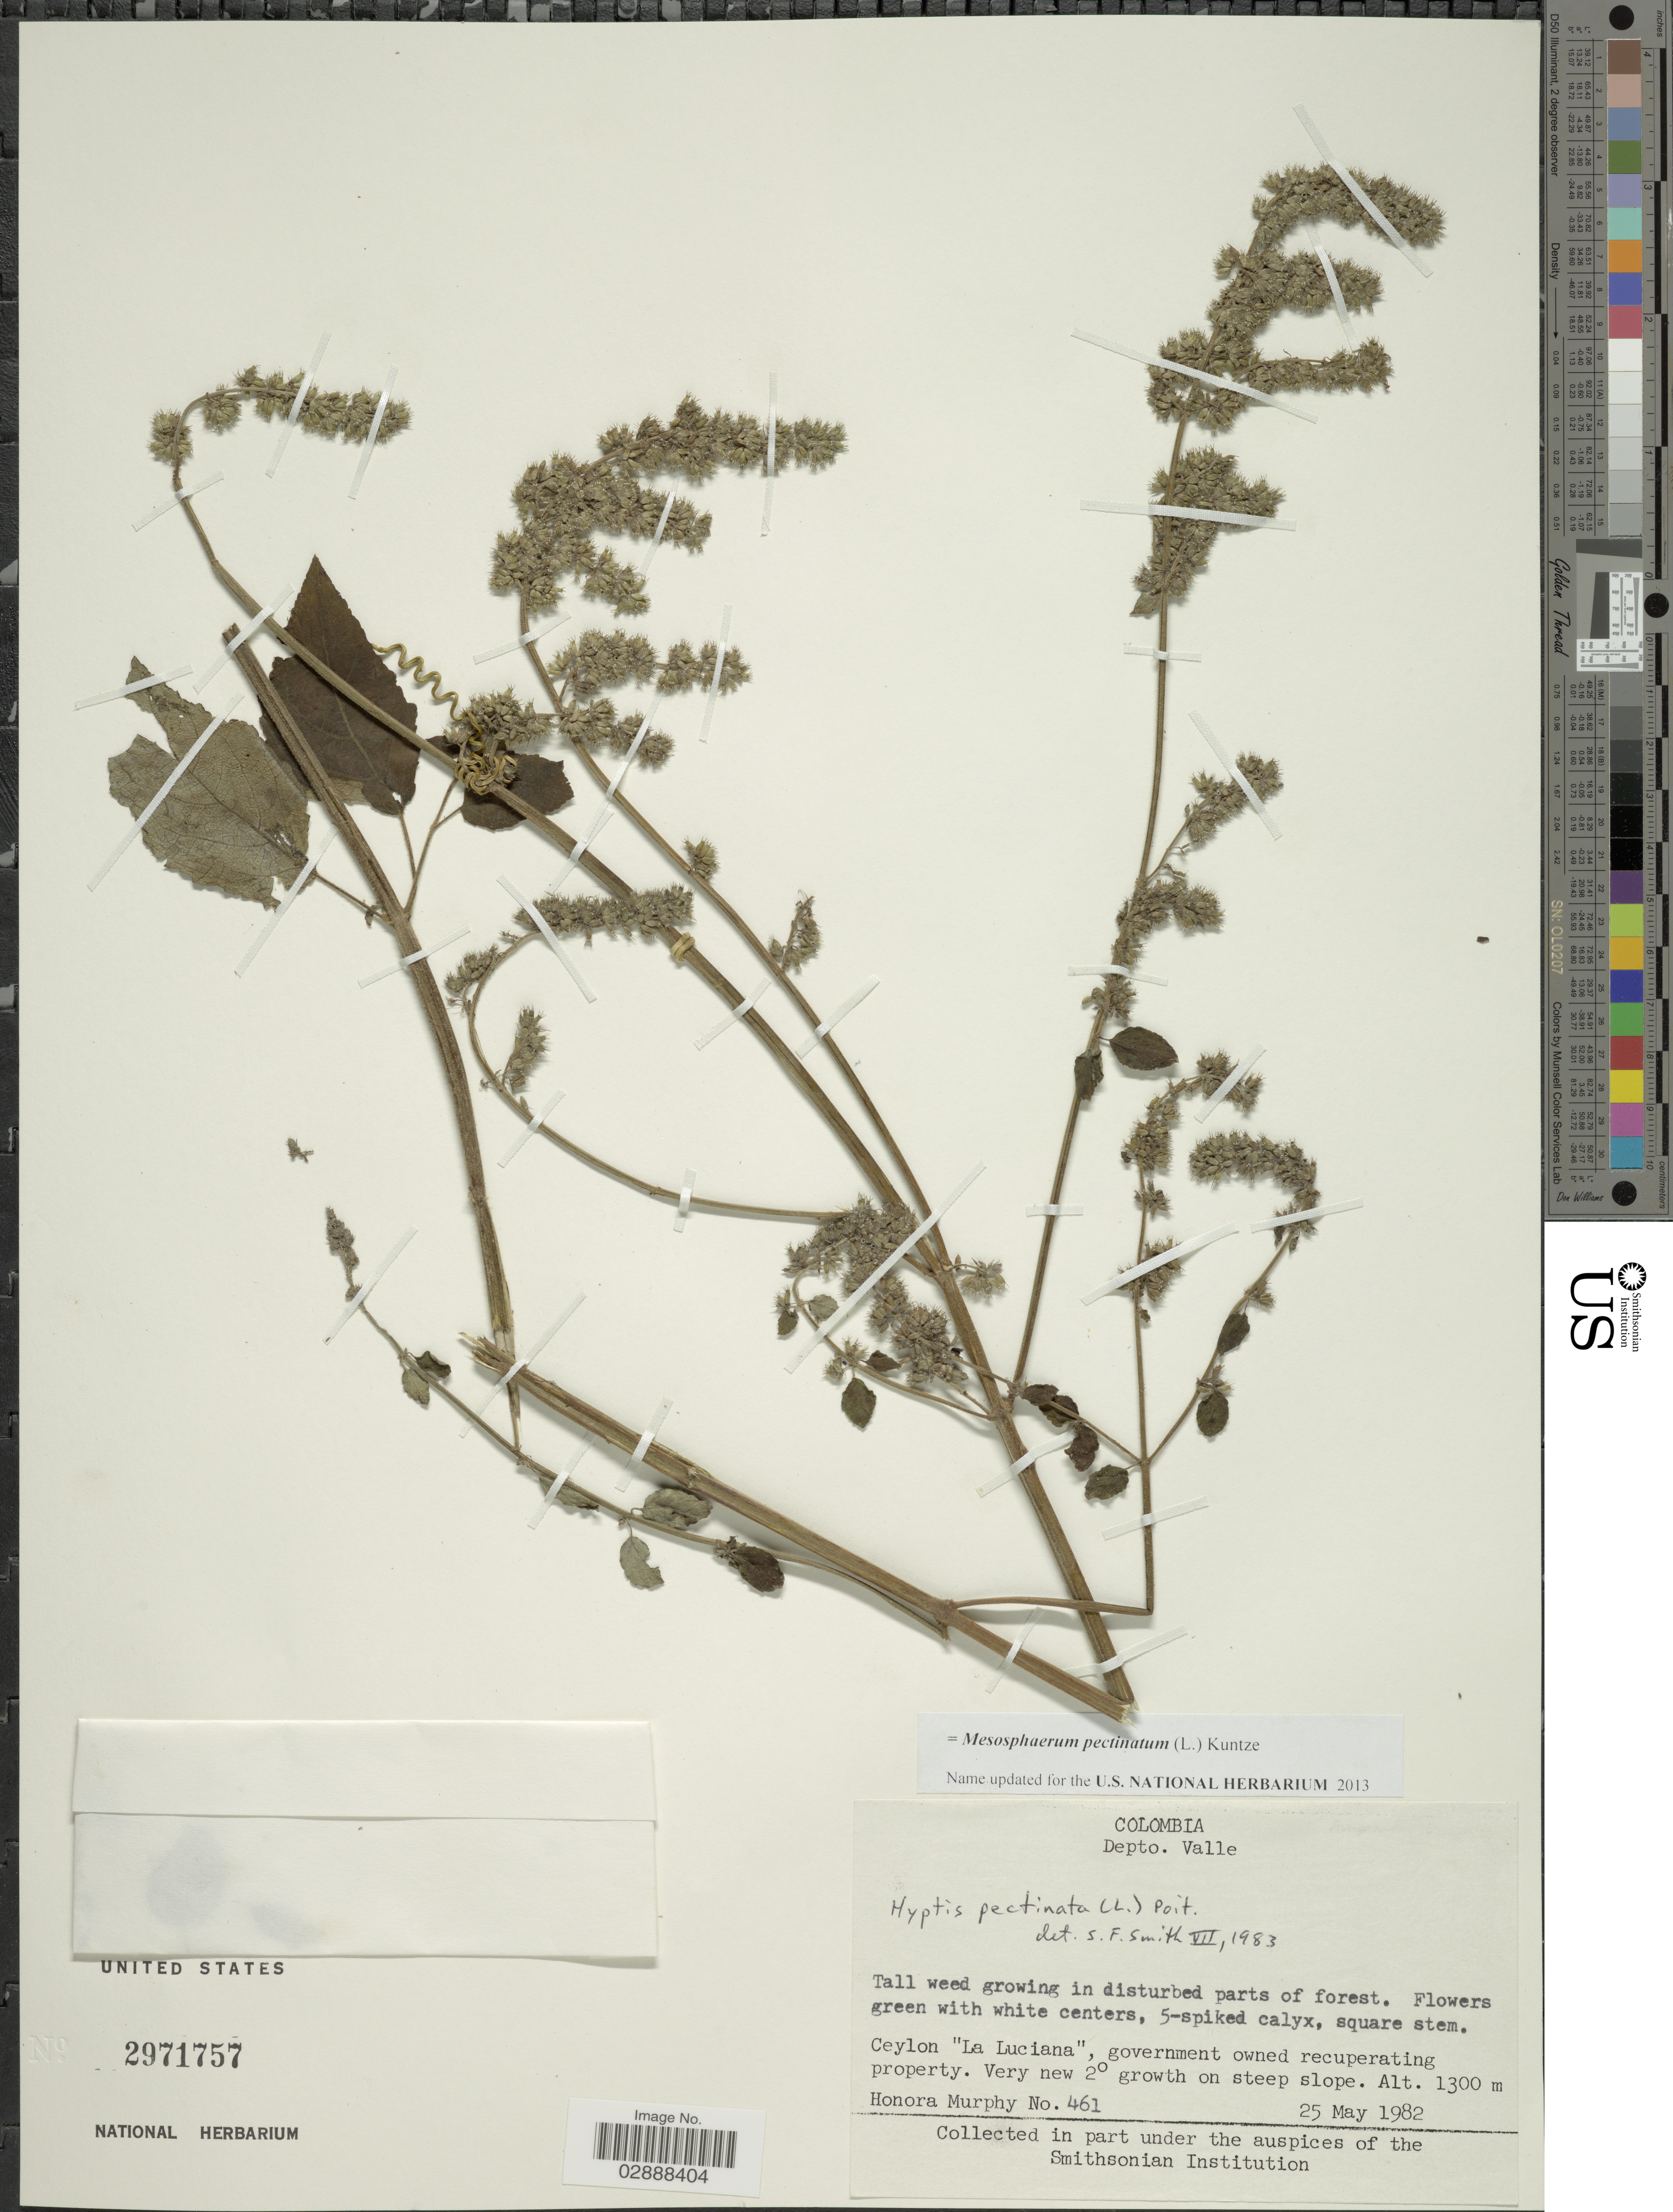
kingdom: Plantae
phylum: Tracheophyta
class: Magnoliopsida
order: Lamiales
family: Lamiaceae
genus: Mesosphaerum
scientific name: Mesosphaerum pectinatum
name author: (L.) Kuntze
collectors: H. Murphy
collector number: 461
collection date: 1982-05-25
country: Colombia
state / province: Valle del Cauca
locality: Depto. Valle. Ceylon "La Luciana".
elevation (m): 1300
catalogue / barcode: US 2971757